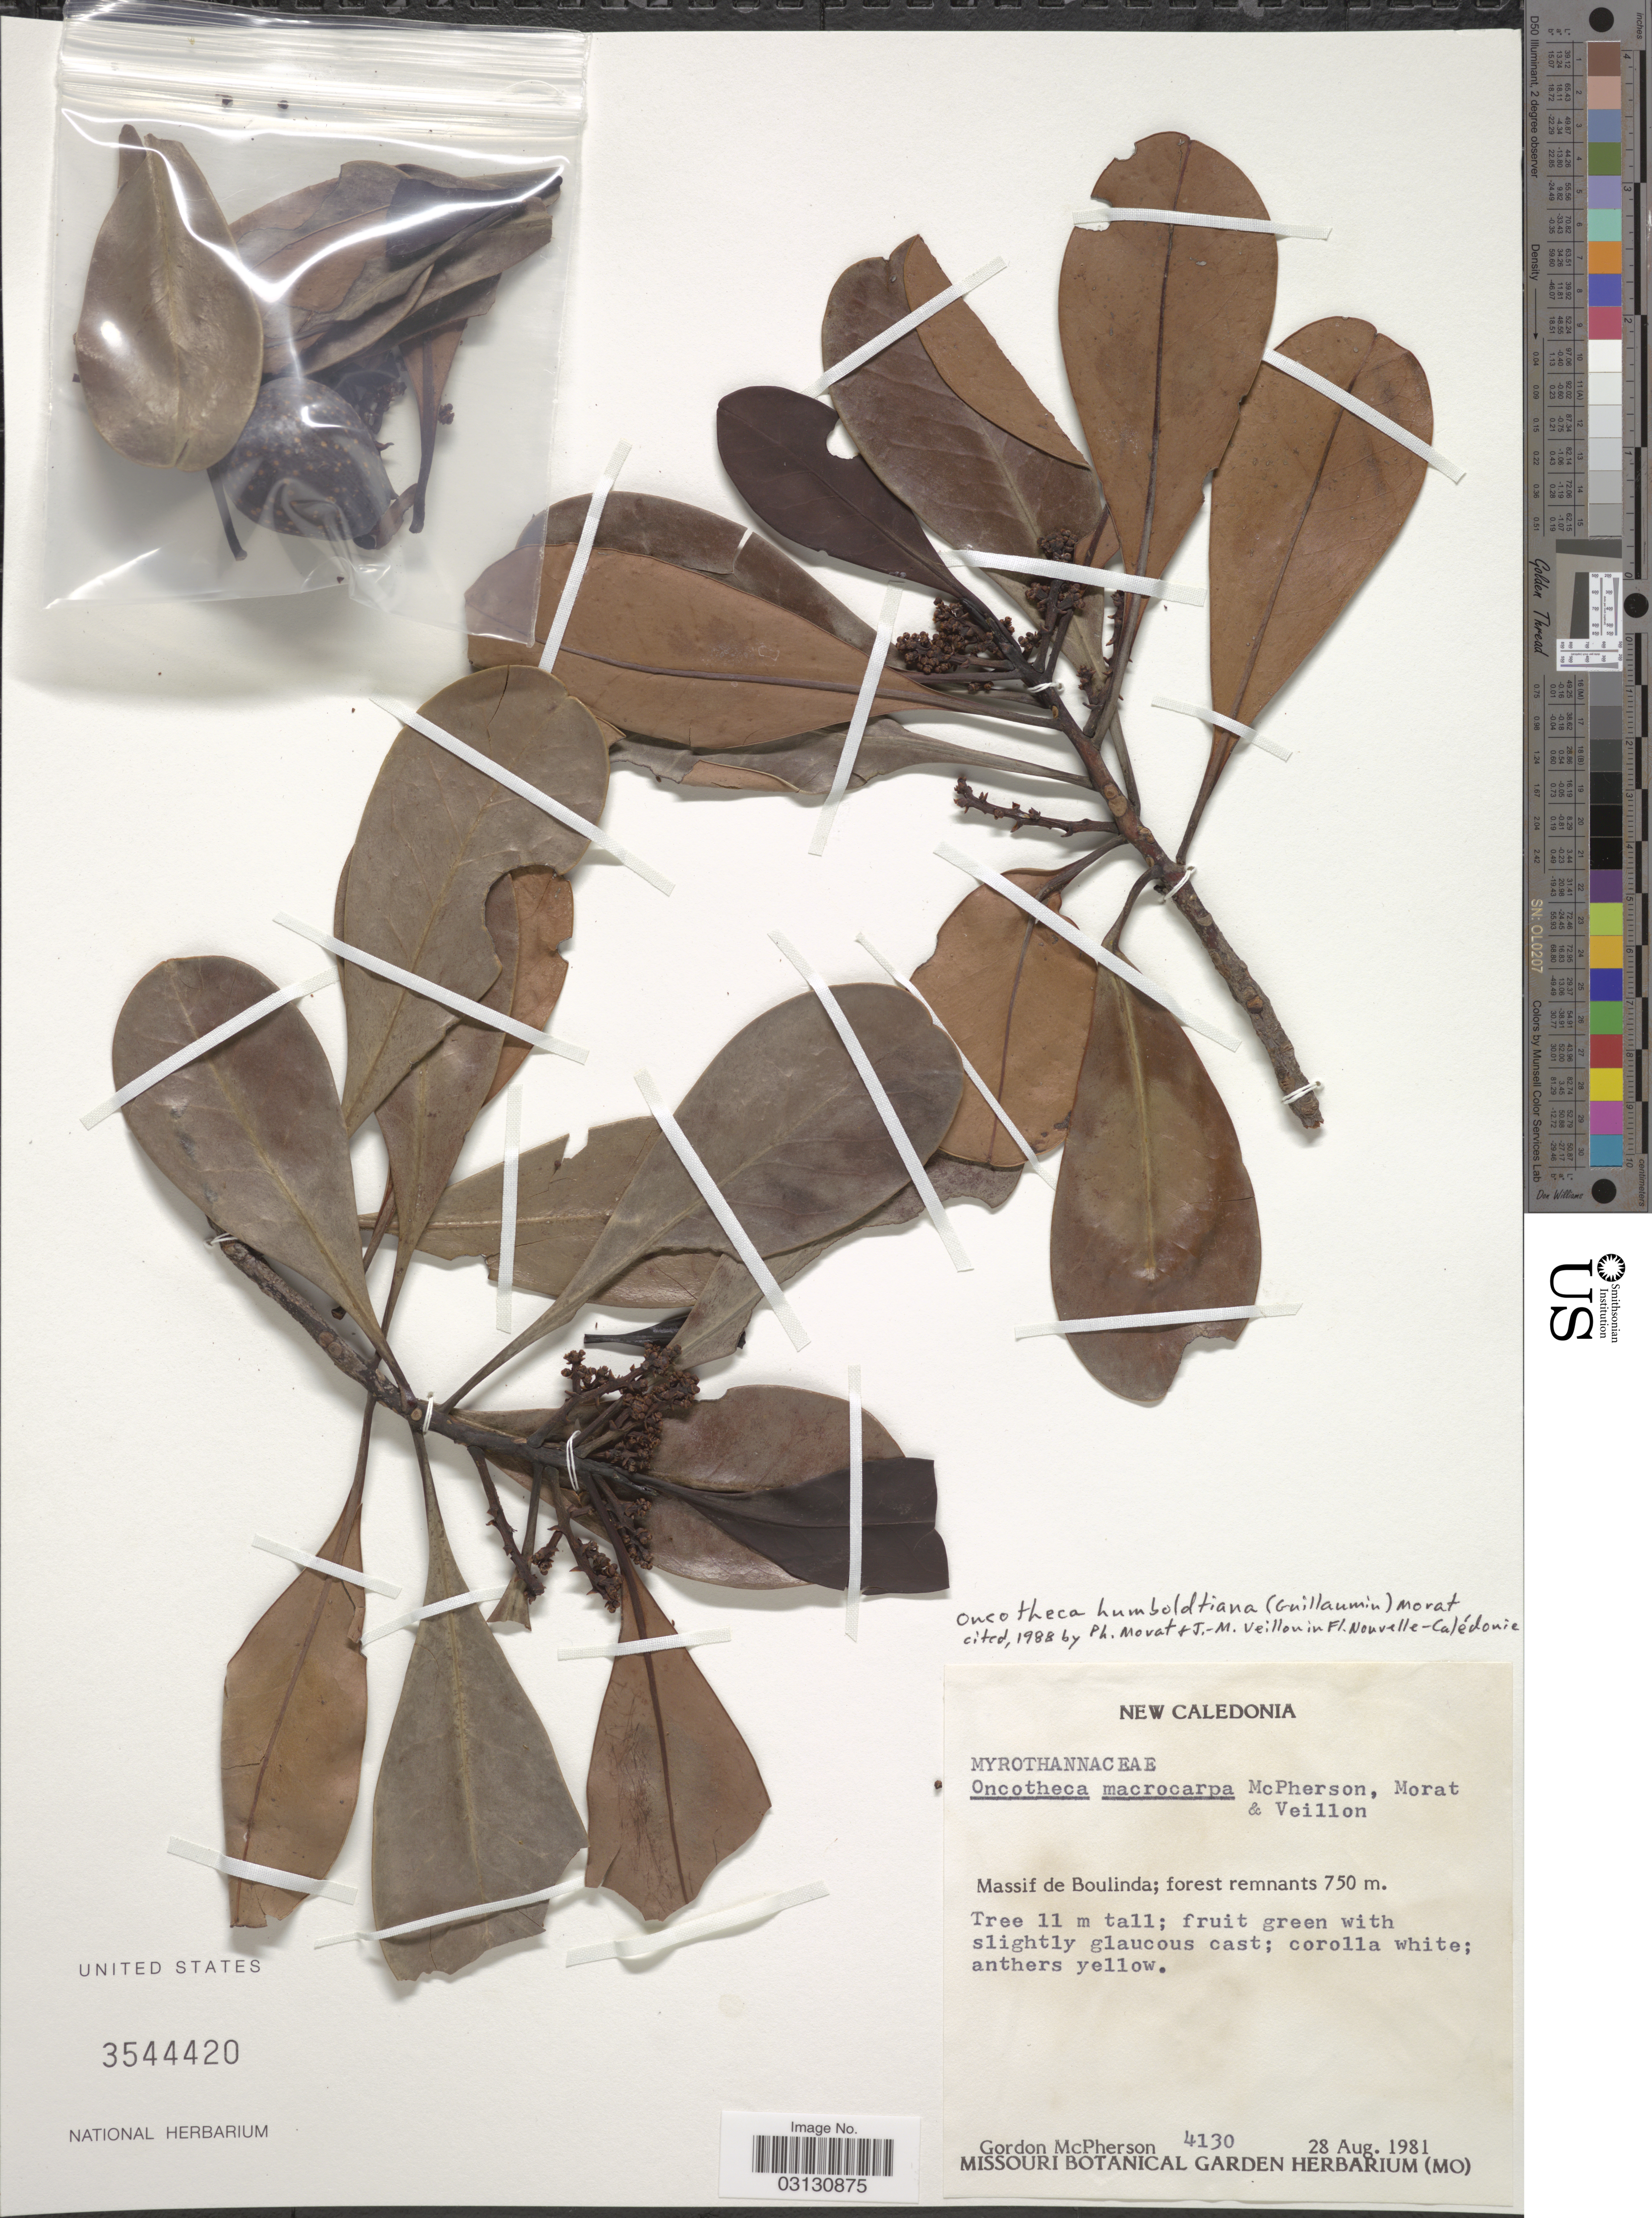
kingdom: Plantae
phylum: Tracheophyta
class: Magnoliopsida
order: Icacinales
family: Oncothecaceae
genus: Oncotheca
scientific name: Oncotheca humboldtiana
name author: (Guillaumin) Morat & Veillon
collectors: G. D. McPherson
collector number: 4130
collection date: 1981-08-28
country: New Caledonia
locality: Massif de Boulinda.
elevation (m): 750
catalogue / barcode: US 3544420